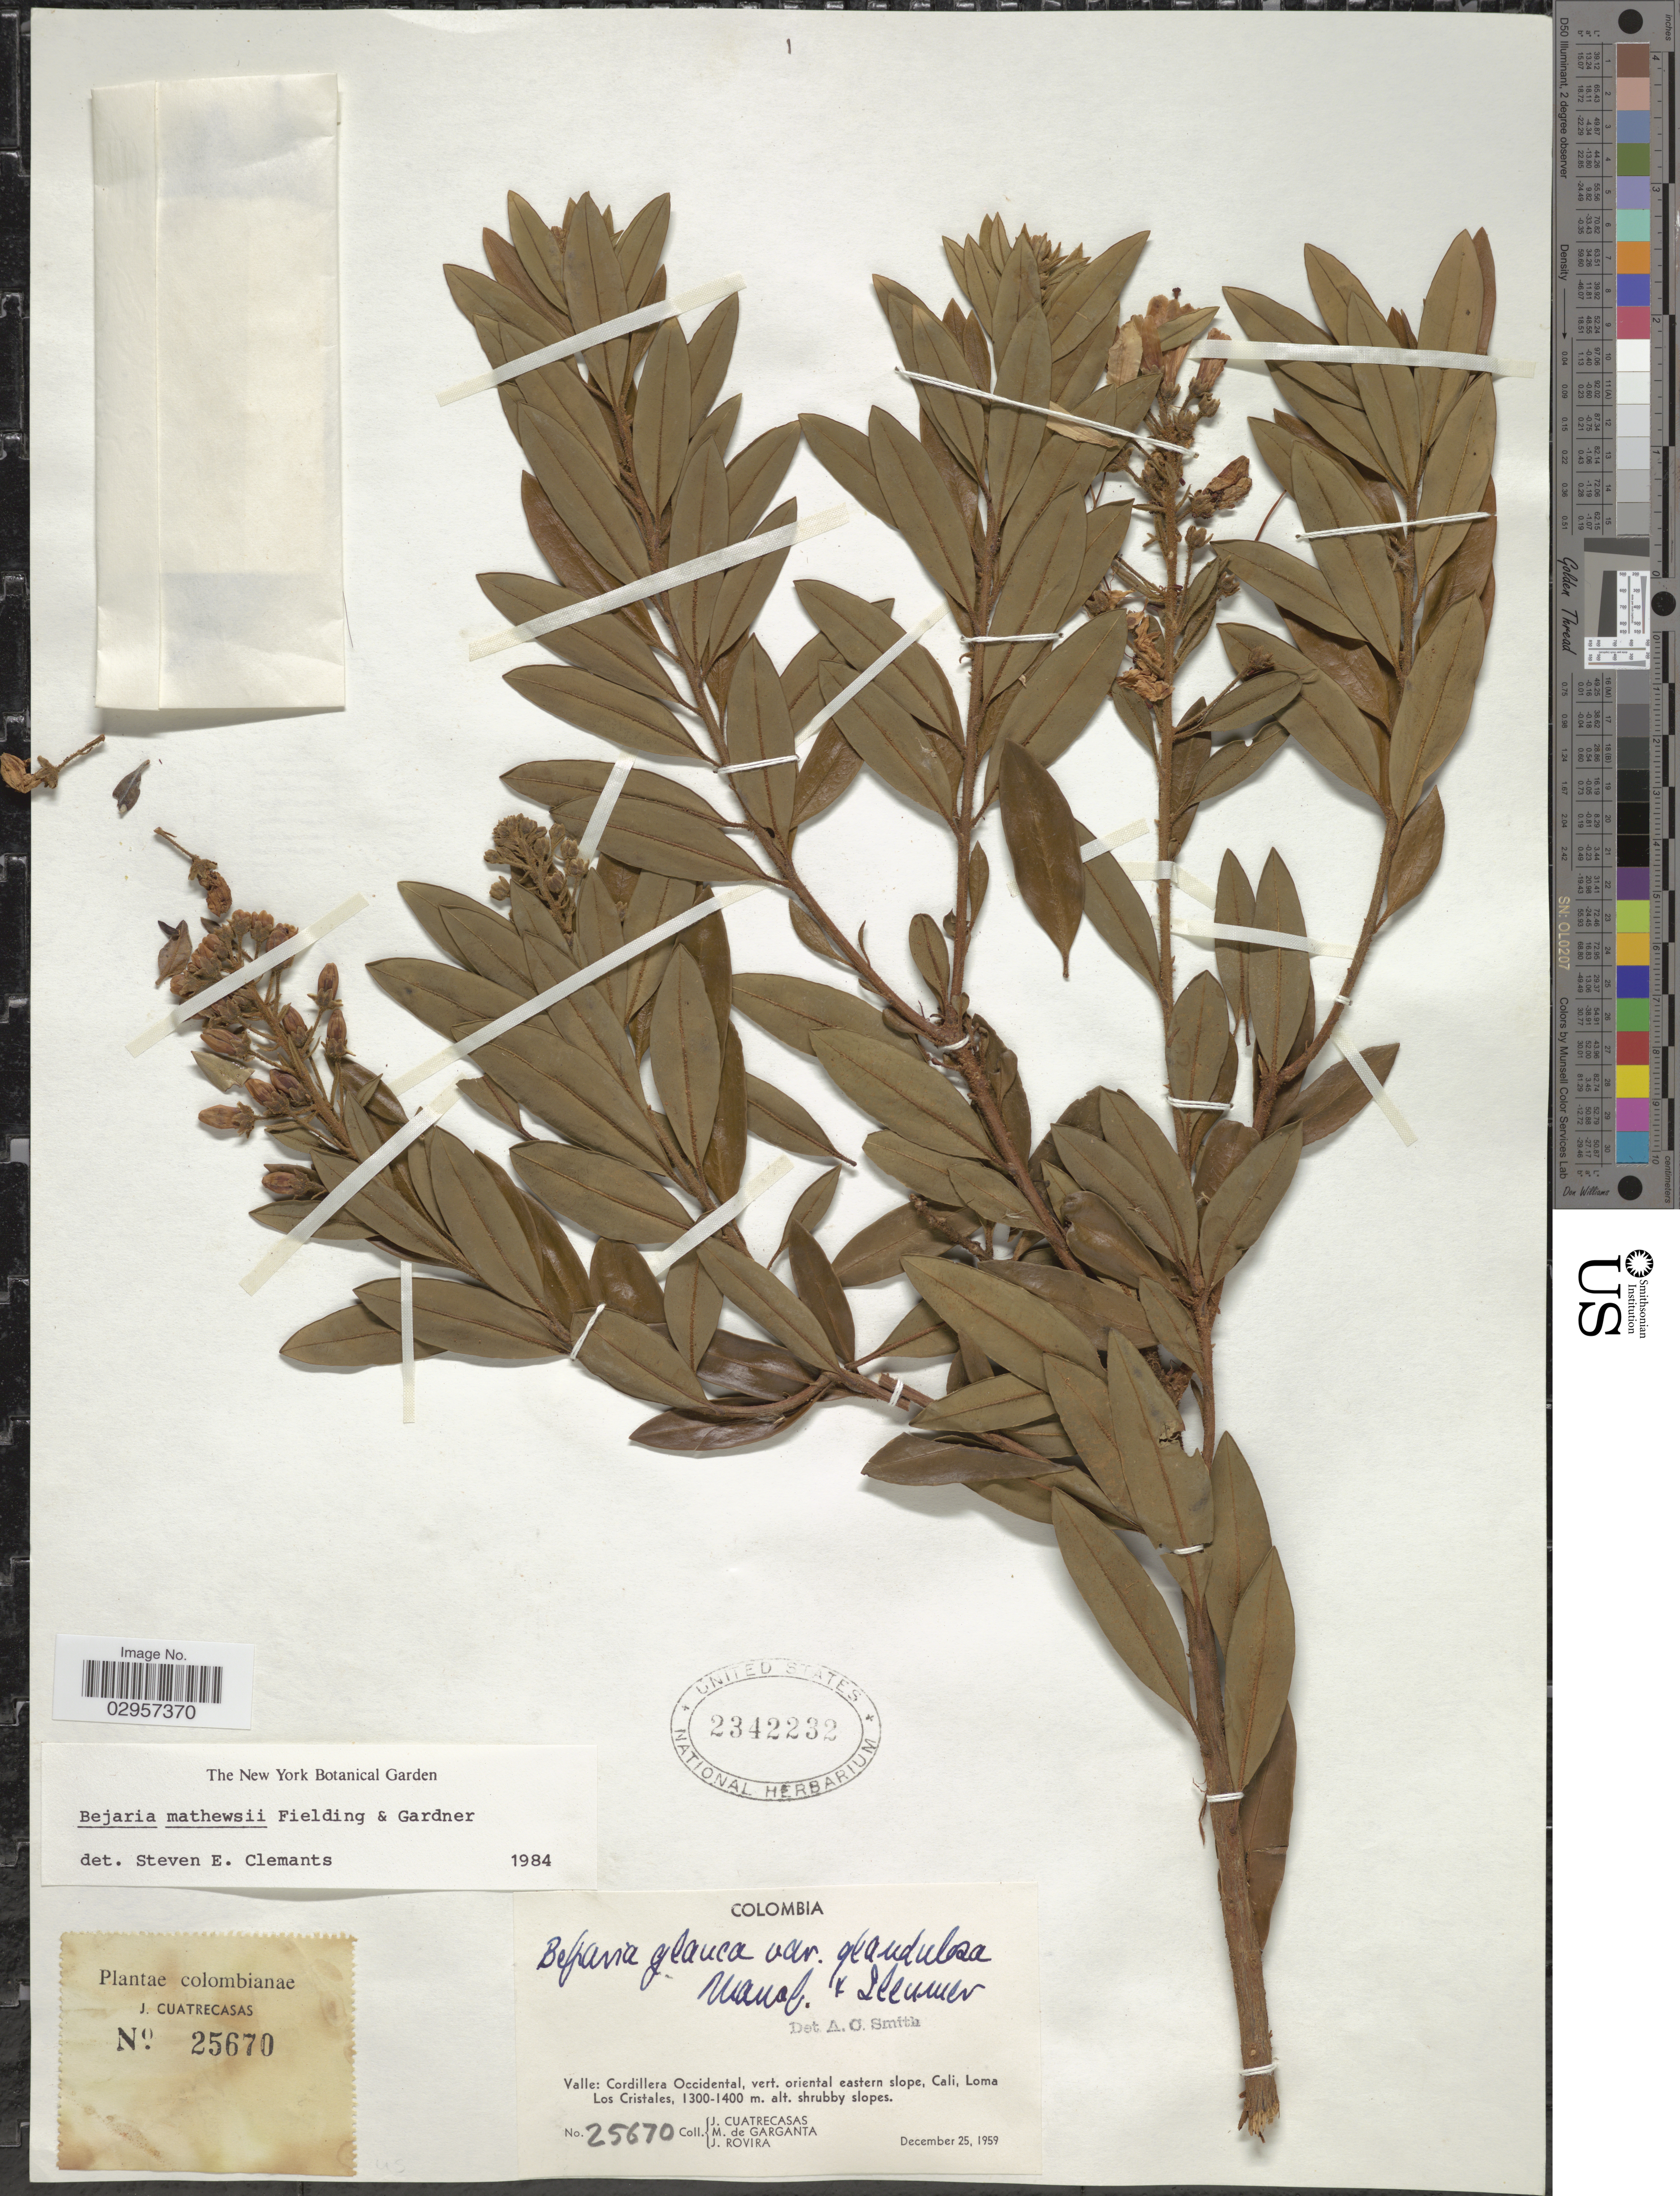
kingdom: Plantae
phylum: Tracheophyta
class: Magnoliopsida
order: Ericales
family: Ericaceae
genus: Bejaria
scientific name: Bejaria mathewsii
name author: Fielding & Gardner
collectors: J. Cuatrecasas, M. Garganta & J. Rovira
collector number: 25670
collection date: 1959-12-25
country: Colombia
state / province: Valle del Cauca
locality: Valle: Cordillera Occidental, vert. oriental eastern slope, Cali, Loma Los Cristales.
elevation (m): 1300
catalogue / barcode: US 2342232